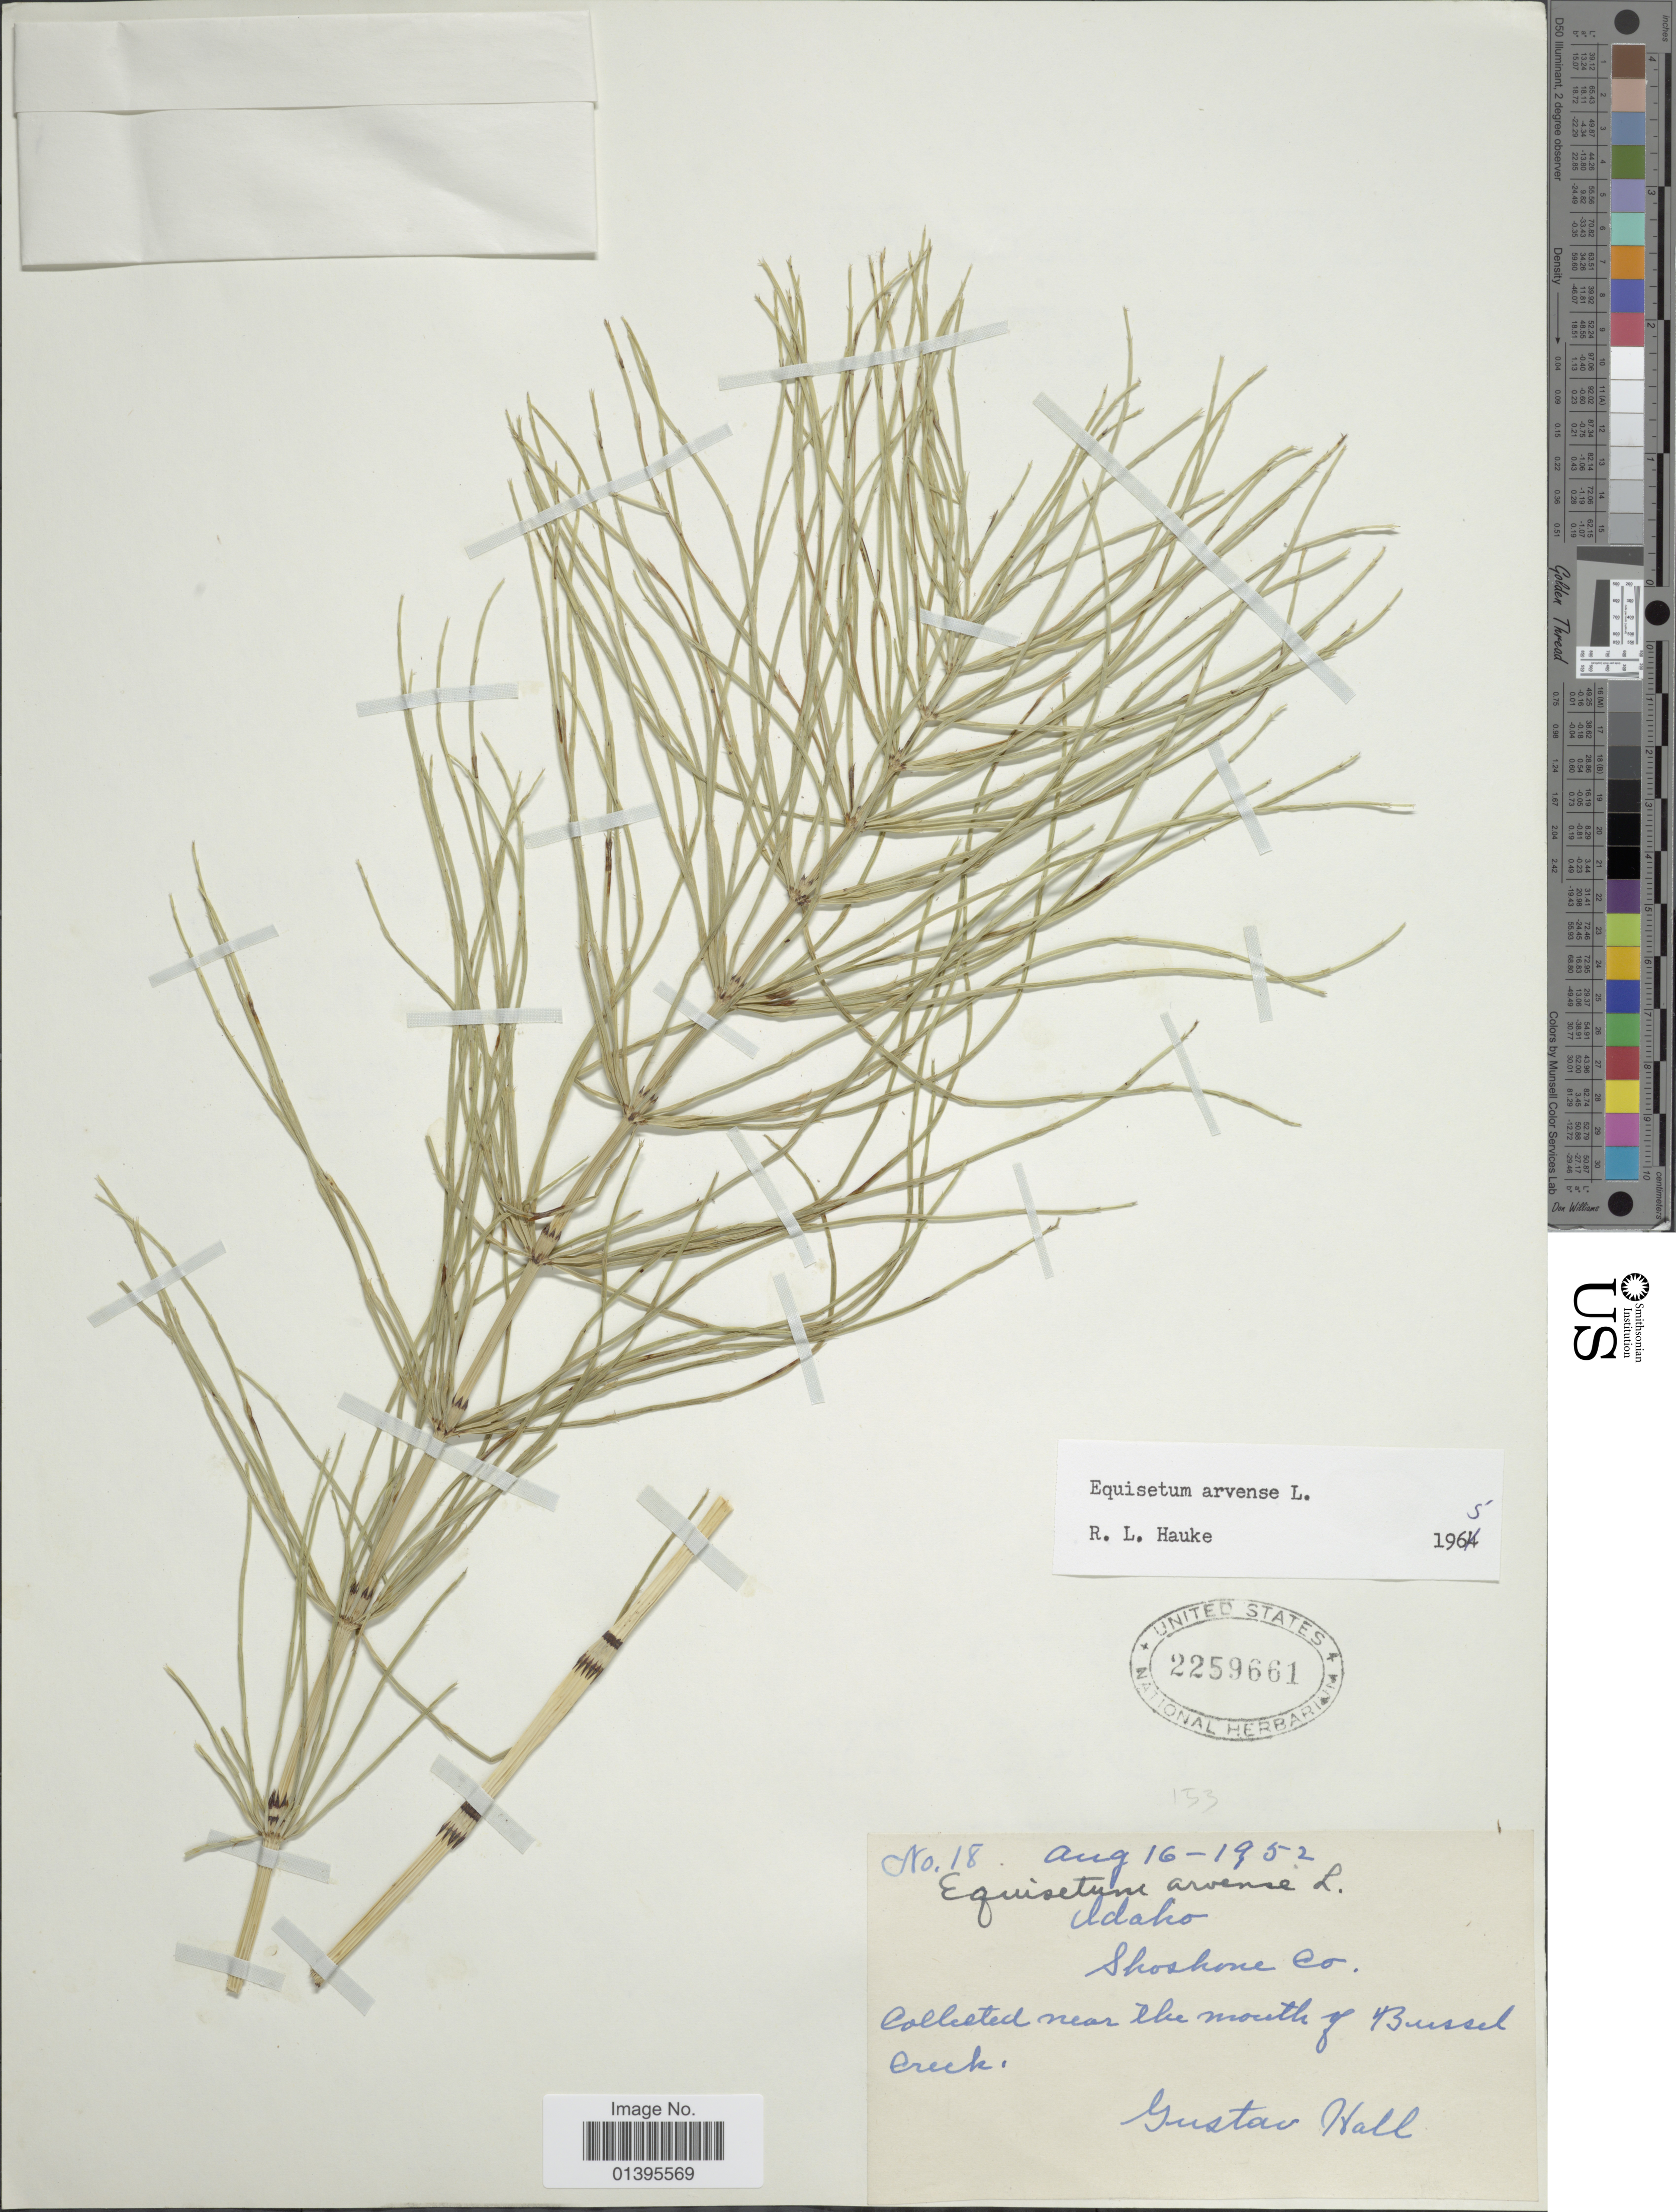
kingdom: Plantae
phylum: Tracheophyta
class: Polypodiopsida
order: Equisetales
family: Equisetaceae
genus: Equisetum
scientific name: Equisetum arvense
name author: L.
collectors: G. Hall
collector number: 18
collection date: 1952-08-16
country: United States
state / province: Idaho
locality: Shoshone Co. near the mouth of Bussel Creek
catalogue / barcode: US 2259661